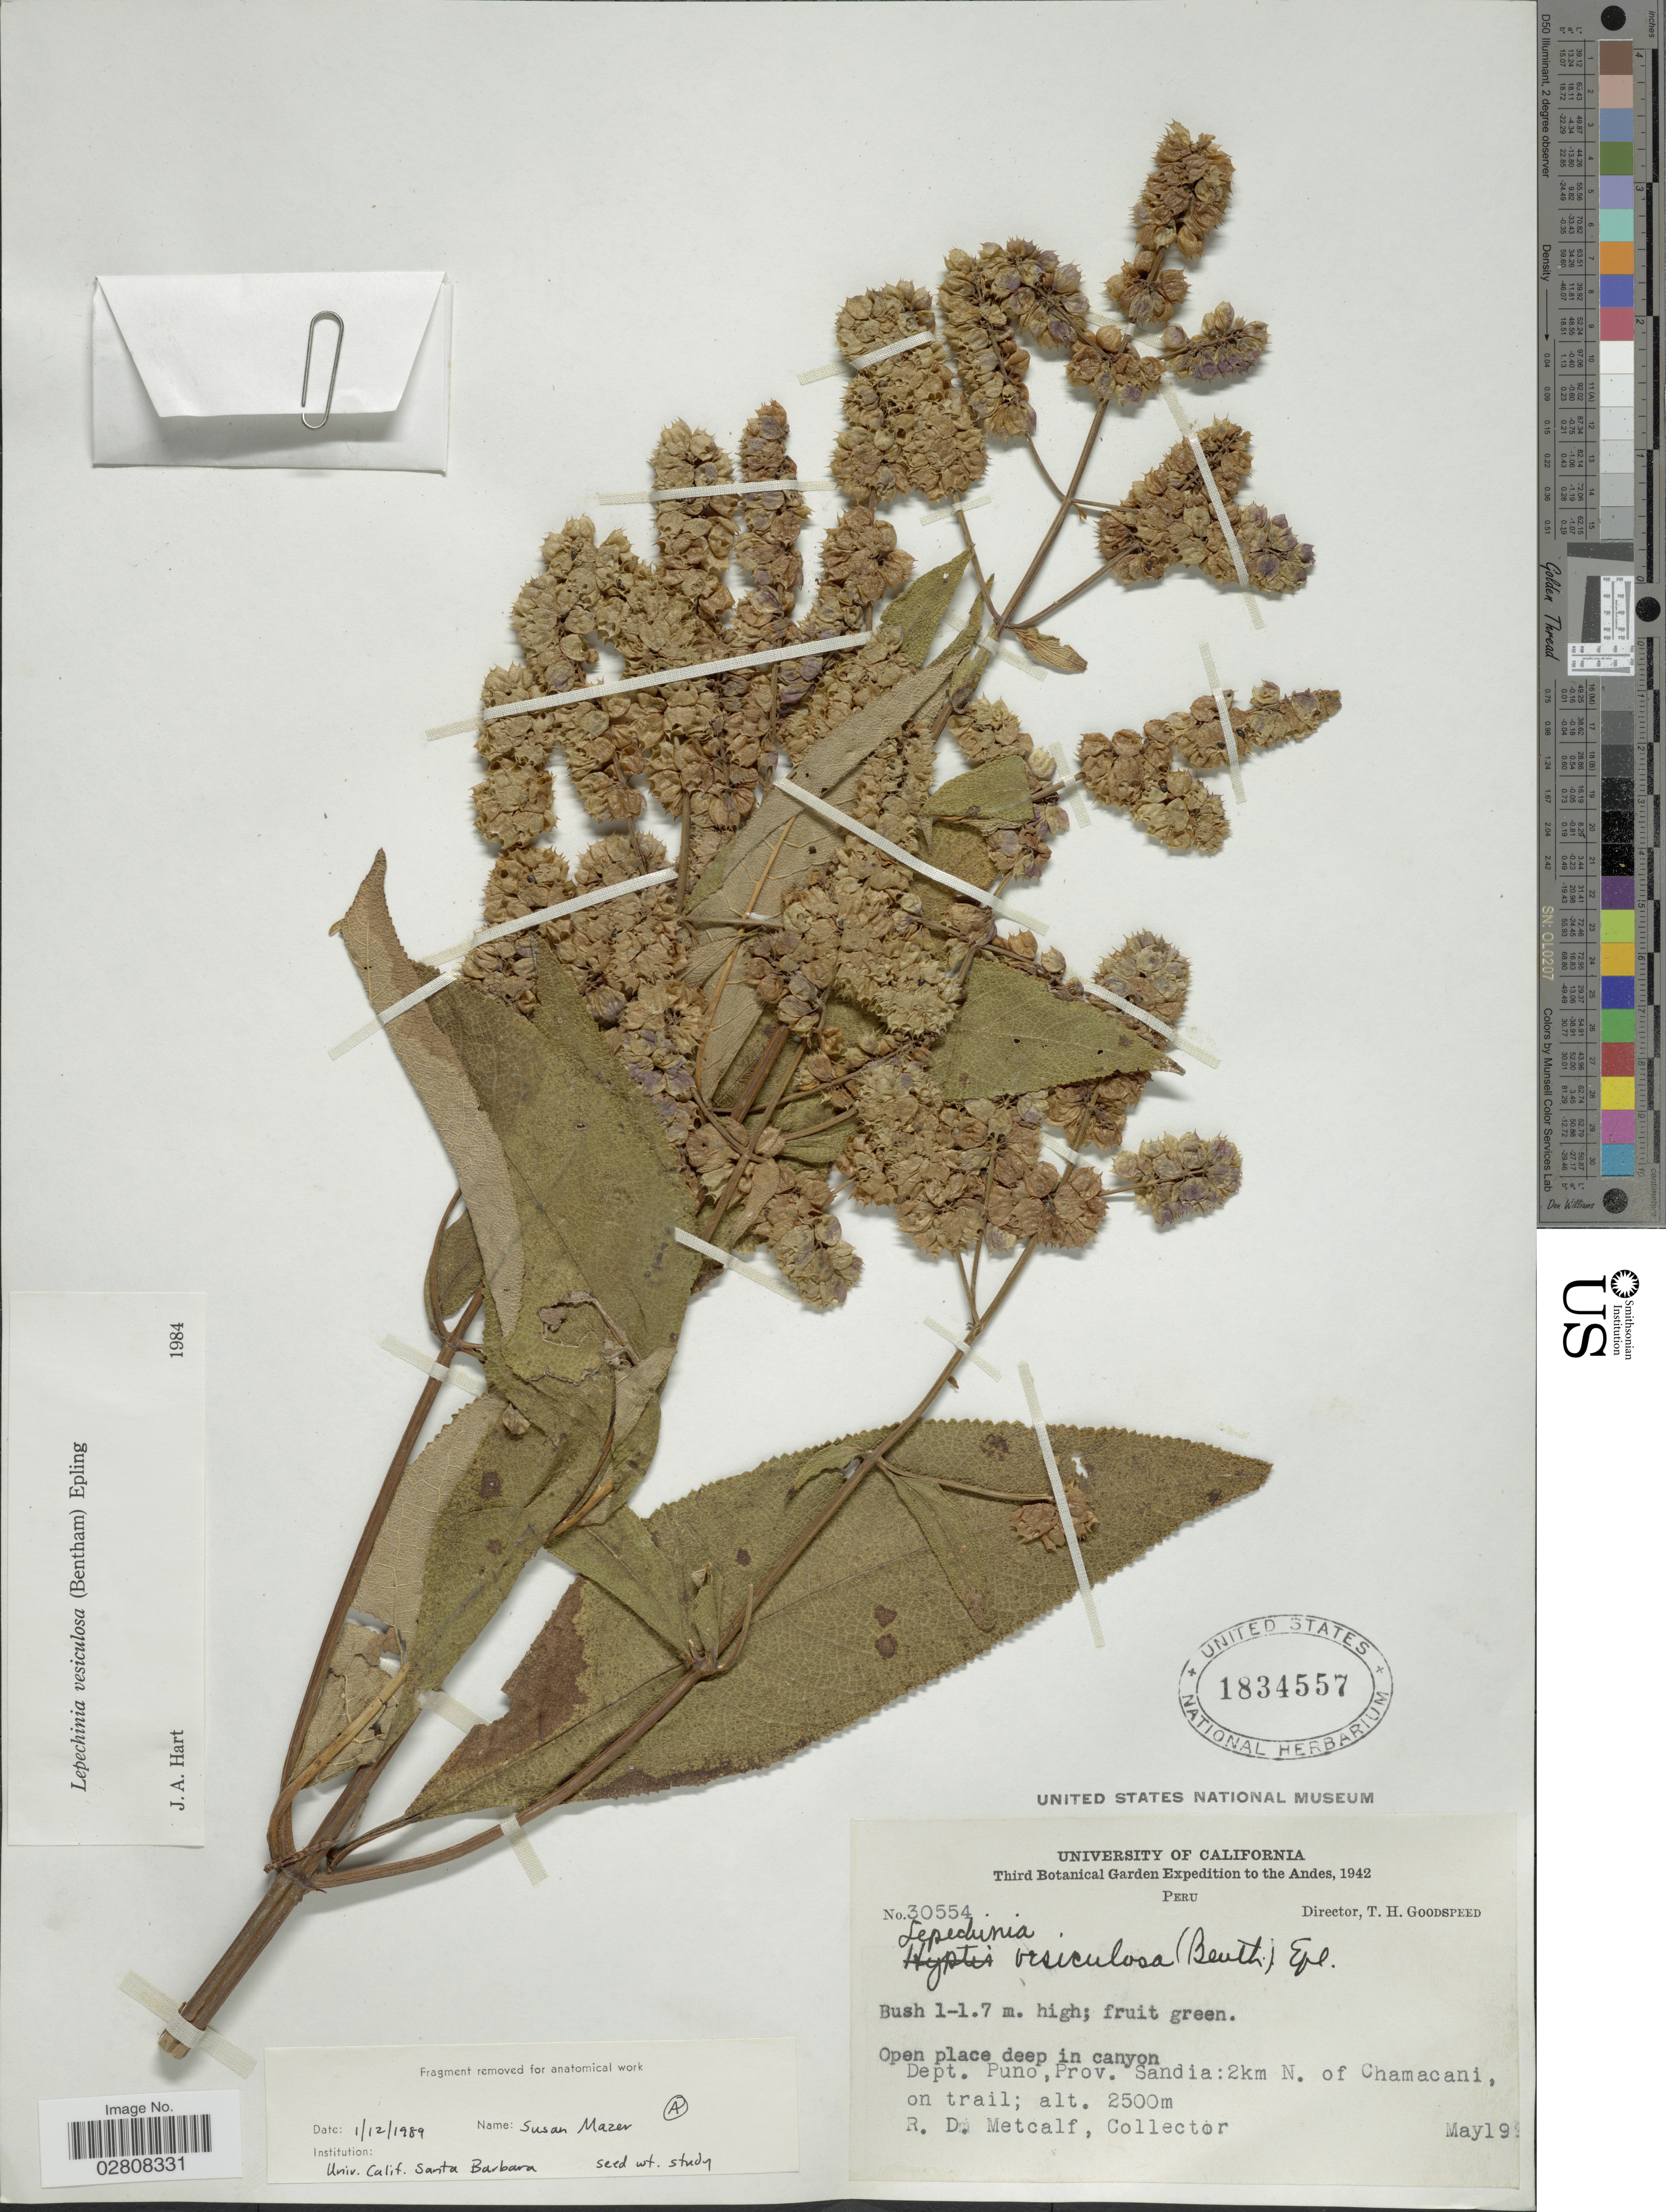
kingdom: Plantae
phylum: Tracheophyta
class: Magnoliopsida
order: Lamiales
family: Lamiaceae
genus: Lepechinia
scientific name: Lepechinia vesiculosa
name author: (Benth.) Epling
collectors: R. D. Metcalf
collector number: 30554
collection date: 1942-05-19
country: Peru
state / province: Puno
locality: Andes. Open place deep in canyon. Dept. Puno, Prov. Sandia: 2km N. of Chamacani, on trail.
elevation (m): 2500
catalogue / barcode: US 1834557